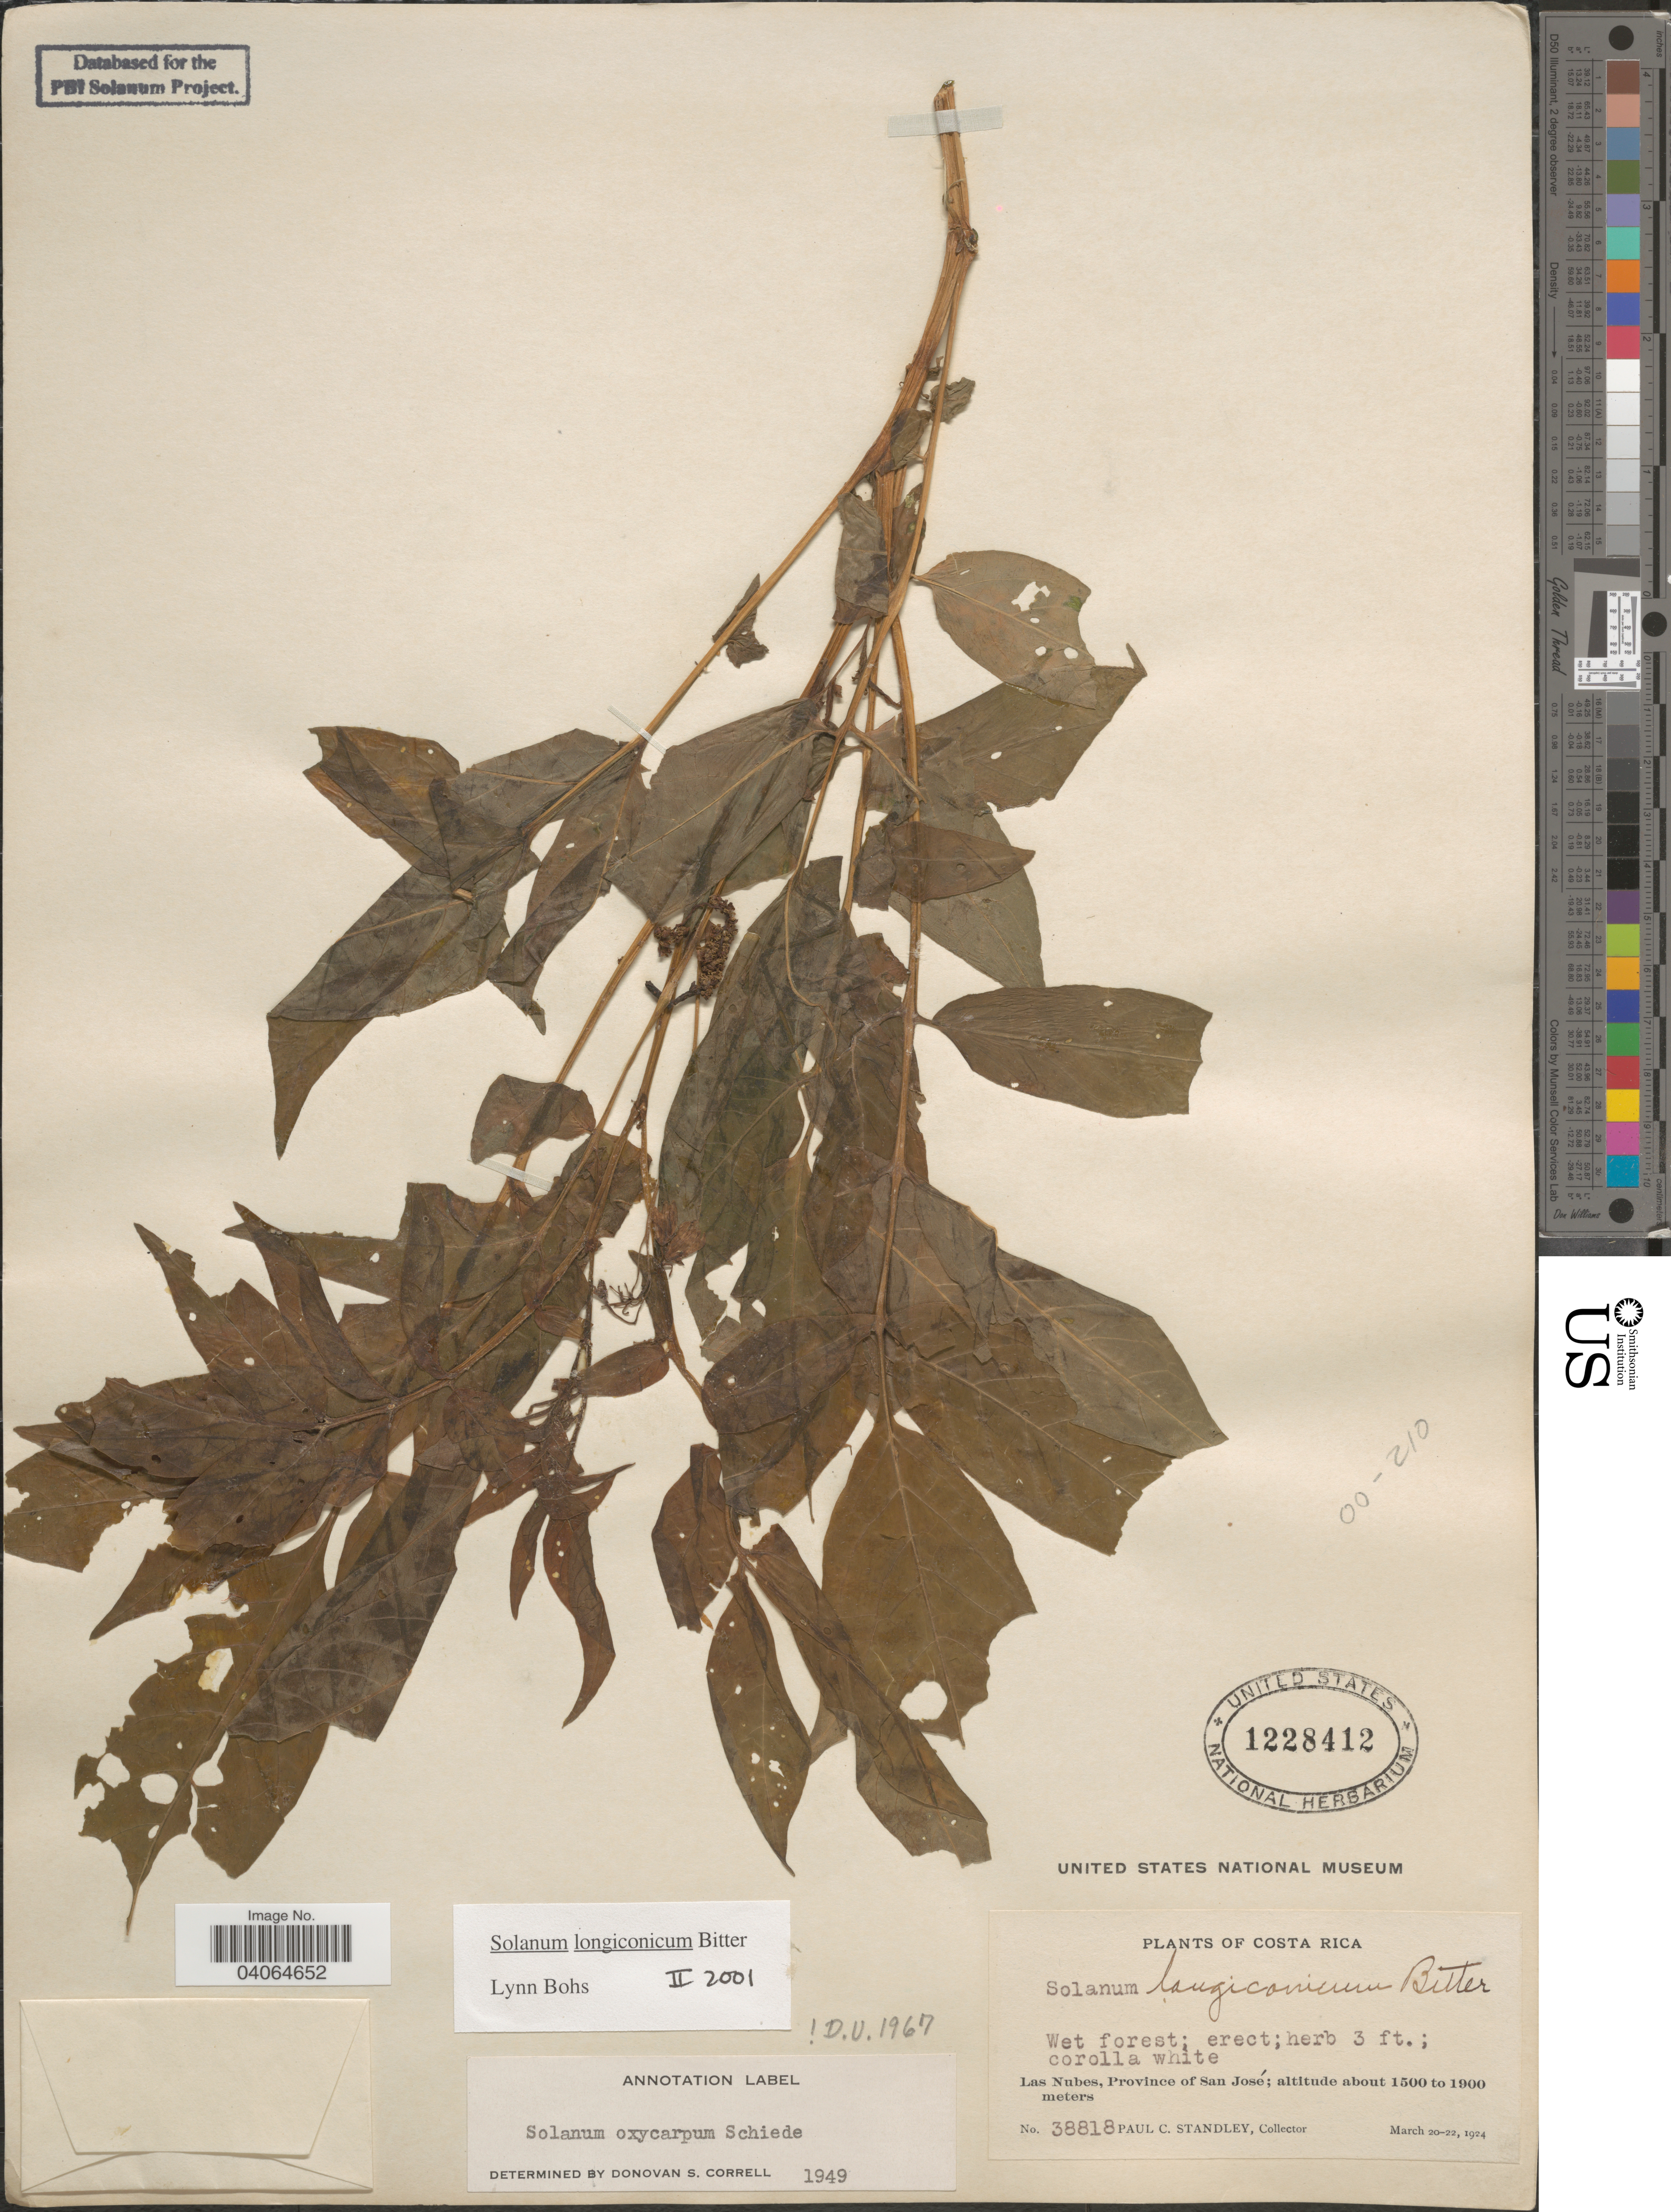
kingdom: Plantae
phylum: Tracheophyta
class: Magnoliopsida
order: Solanales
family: Solanaceae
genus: Solanum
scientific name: Solanum longiconicum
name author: Bitter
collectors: P. C. Standley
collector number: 38818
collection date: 1924-03-20/1924-03-22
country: Costa Rica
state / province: San José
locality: Las Nubes.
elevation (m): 1500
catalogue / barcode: US 1228412